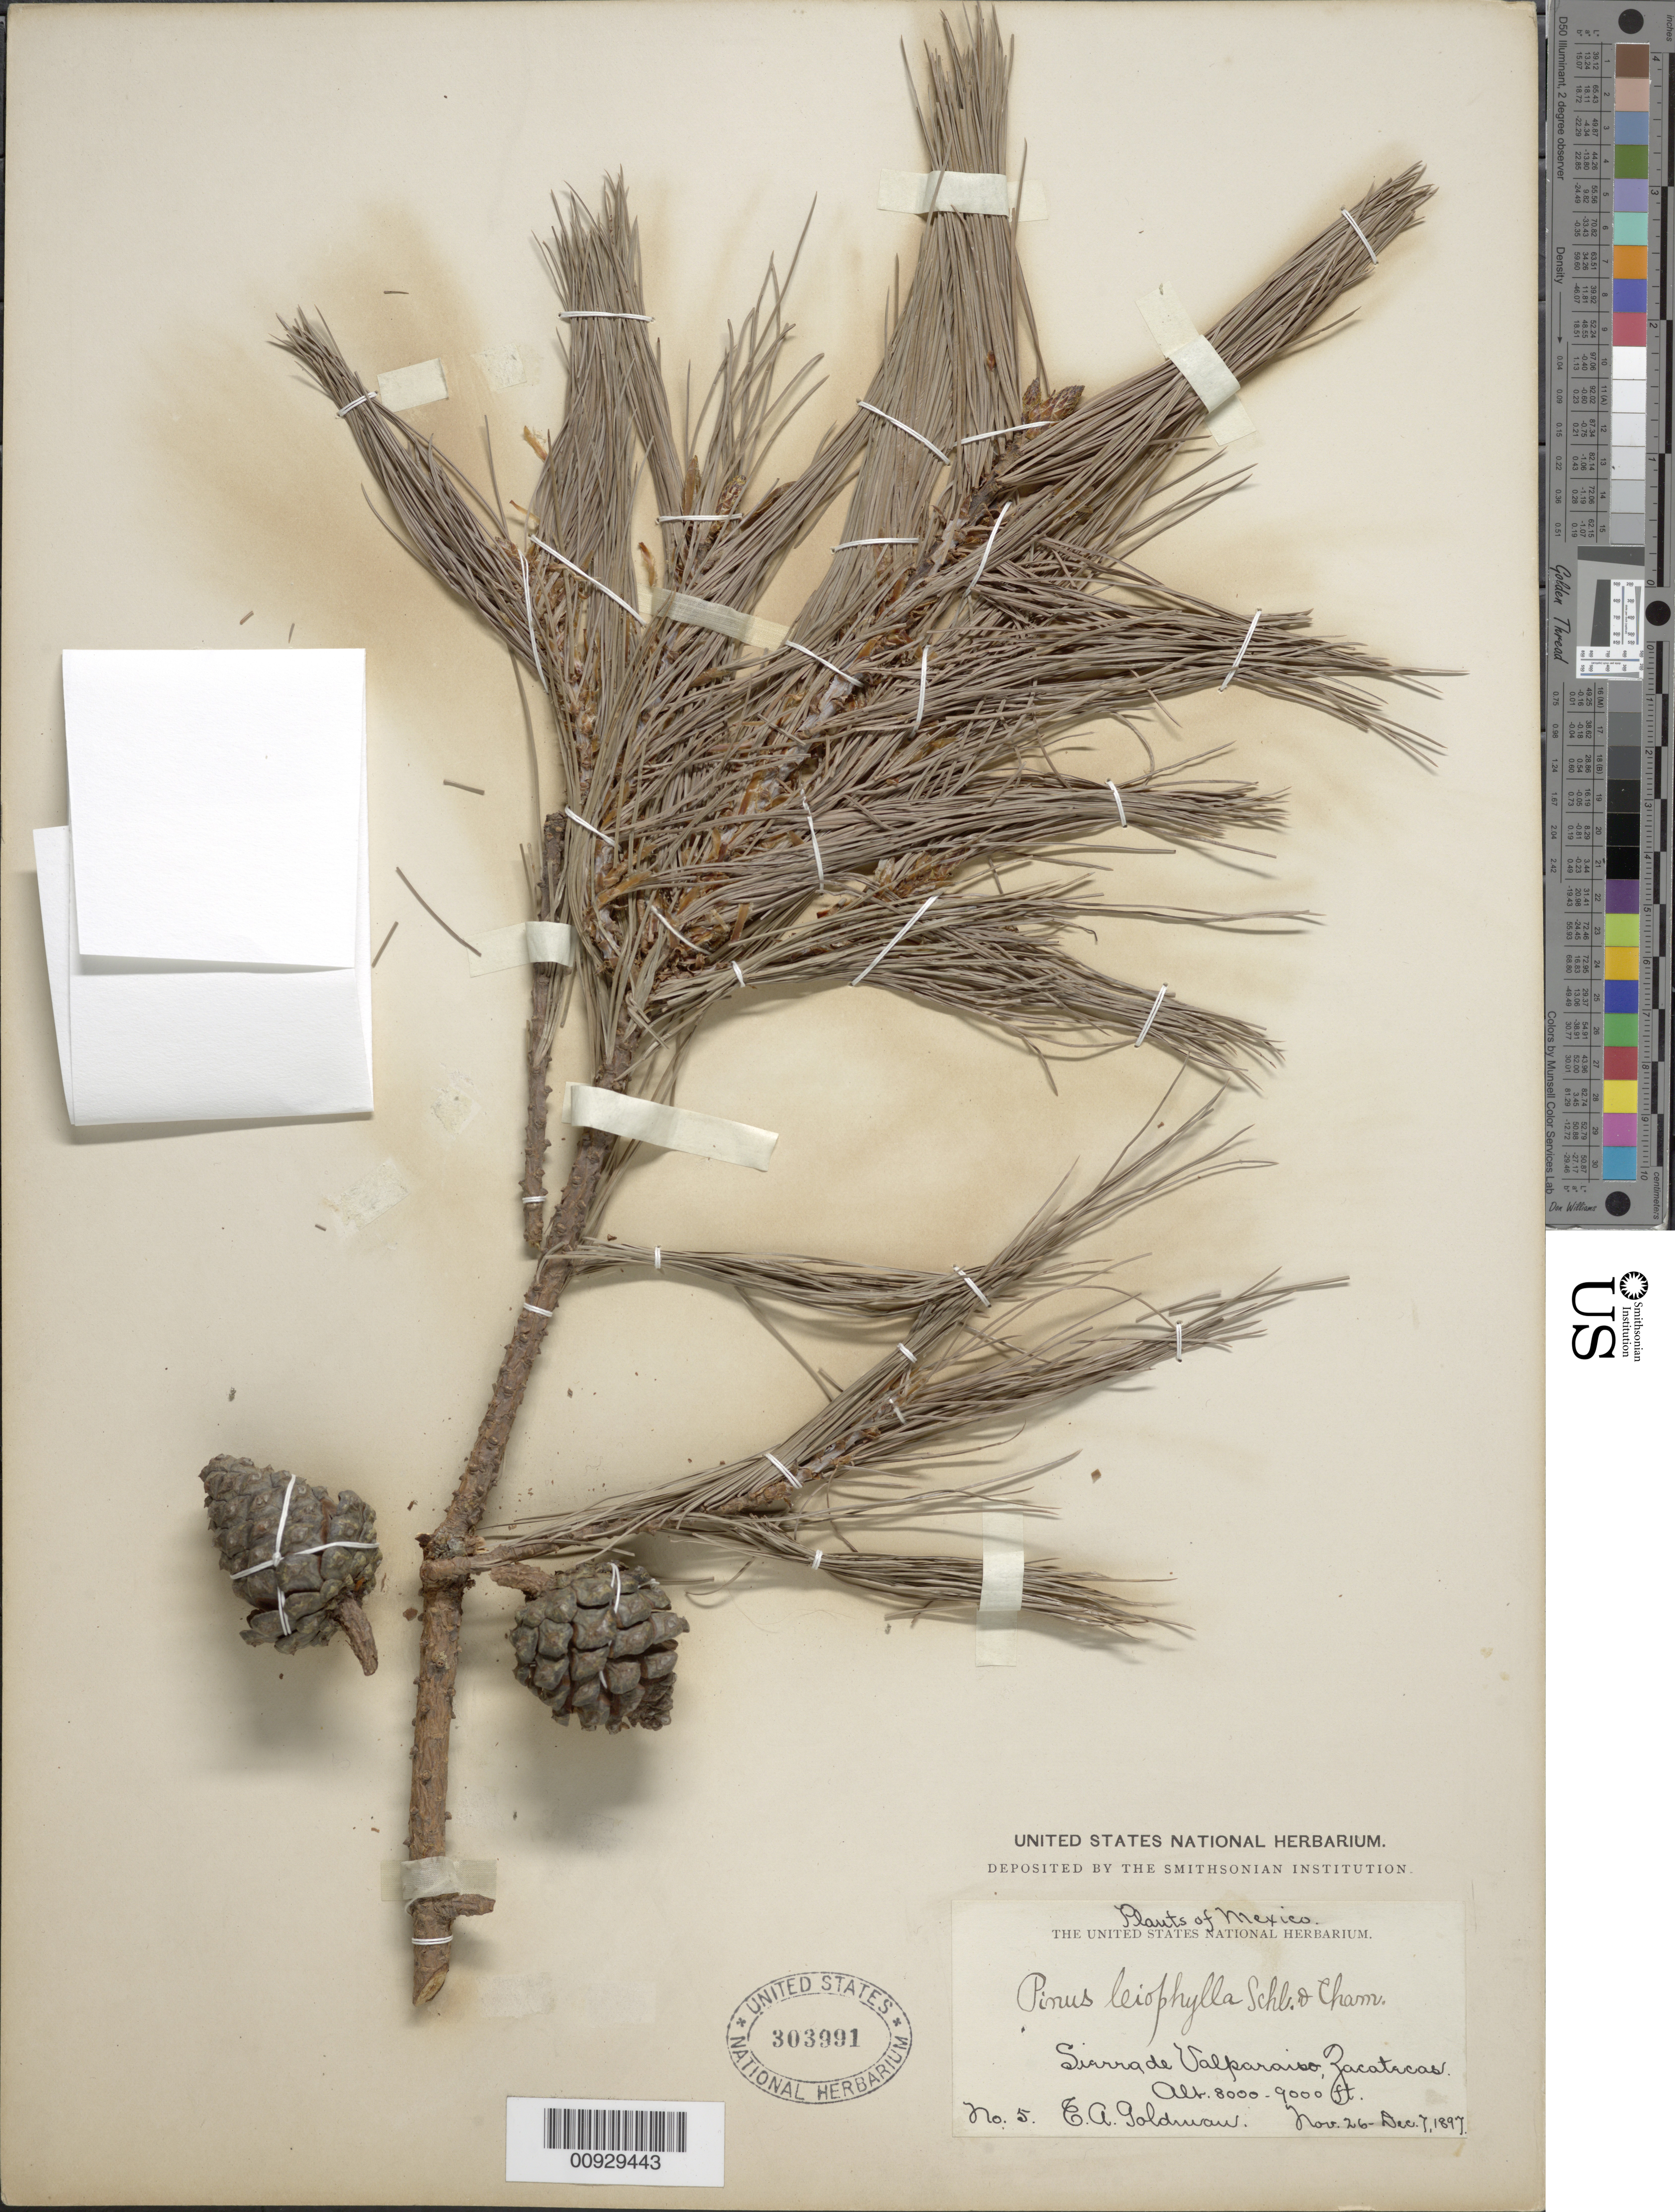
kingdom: Plantae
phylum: Tracheophyta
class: Pinopsida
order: Pinales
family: Pinaceae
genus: Pinus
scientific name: Pinus leiophylla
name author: Schiede ex Schltdl. & Cham.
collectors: E. A. Goldman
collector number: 5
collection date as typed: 26 Nov 1897 to 07 Dec 1897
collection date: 1897-11-26/1897-12-07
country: Mexico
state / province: Zacatecas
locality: Sierra de Valparaiso.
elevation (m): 2438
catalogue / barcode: US 303991